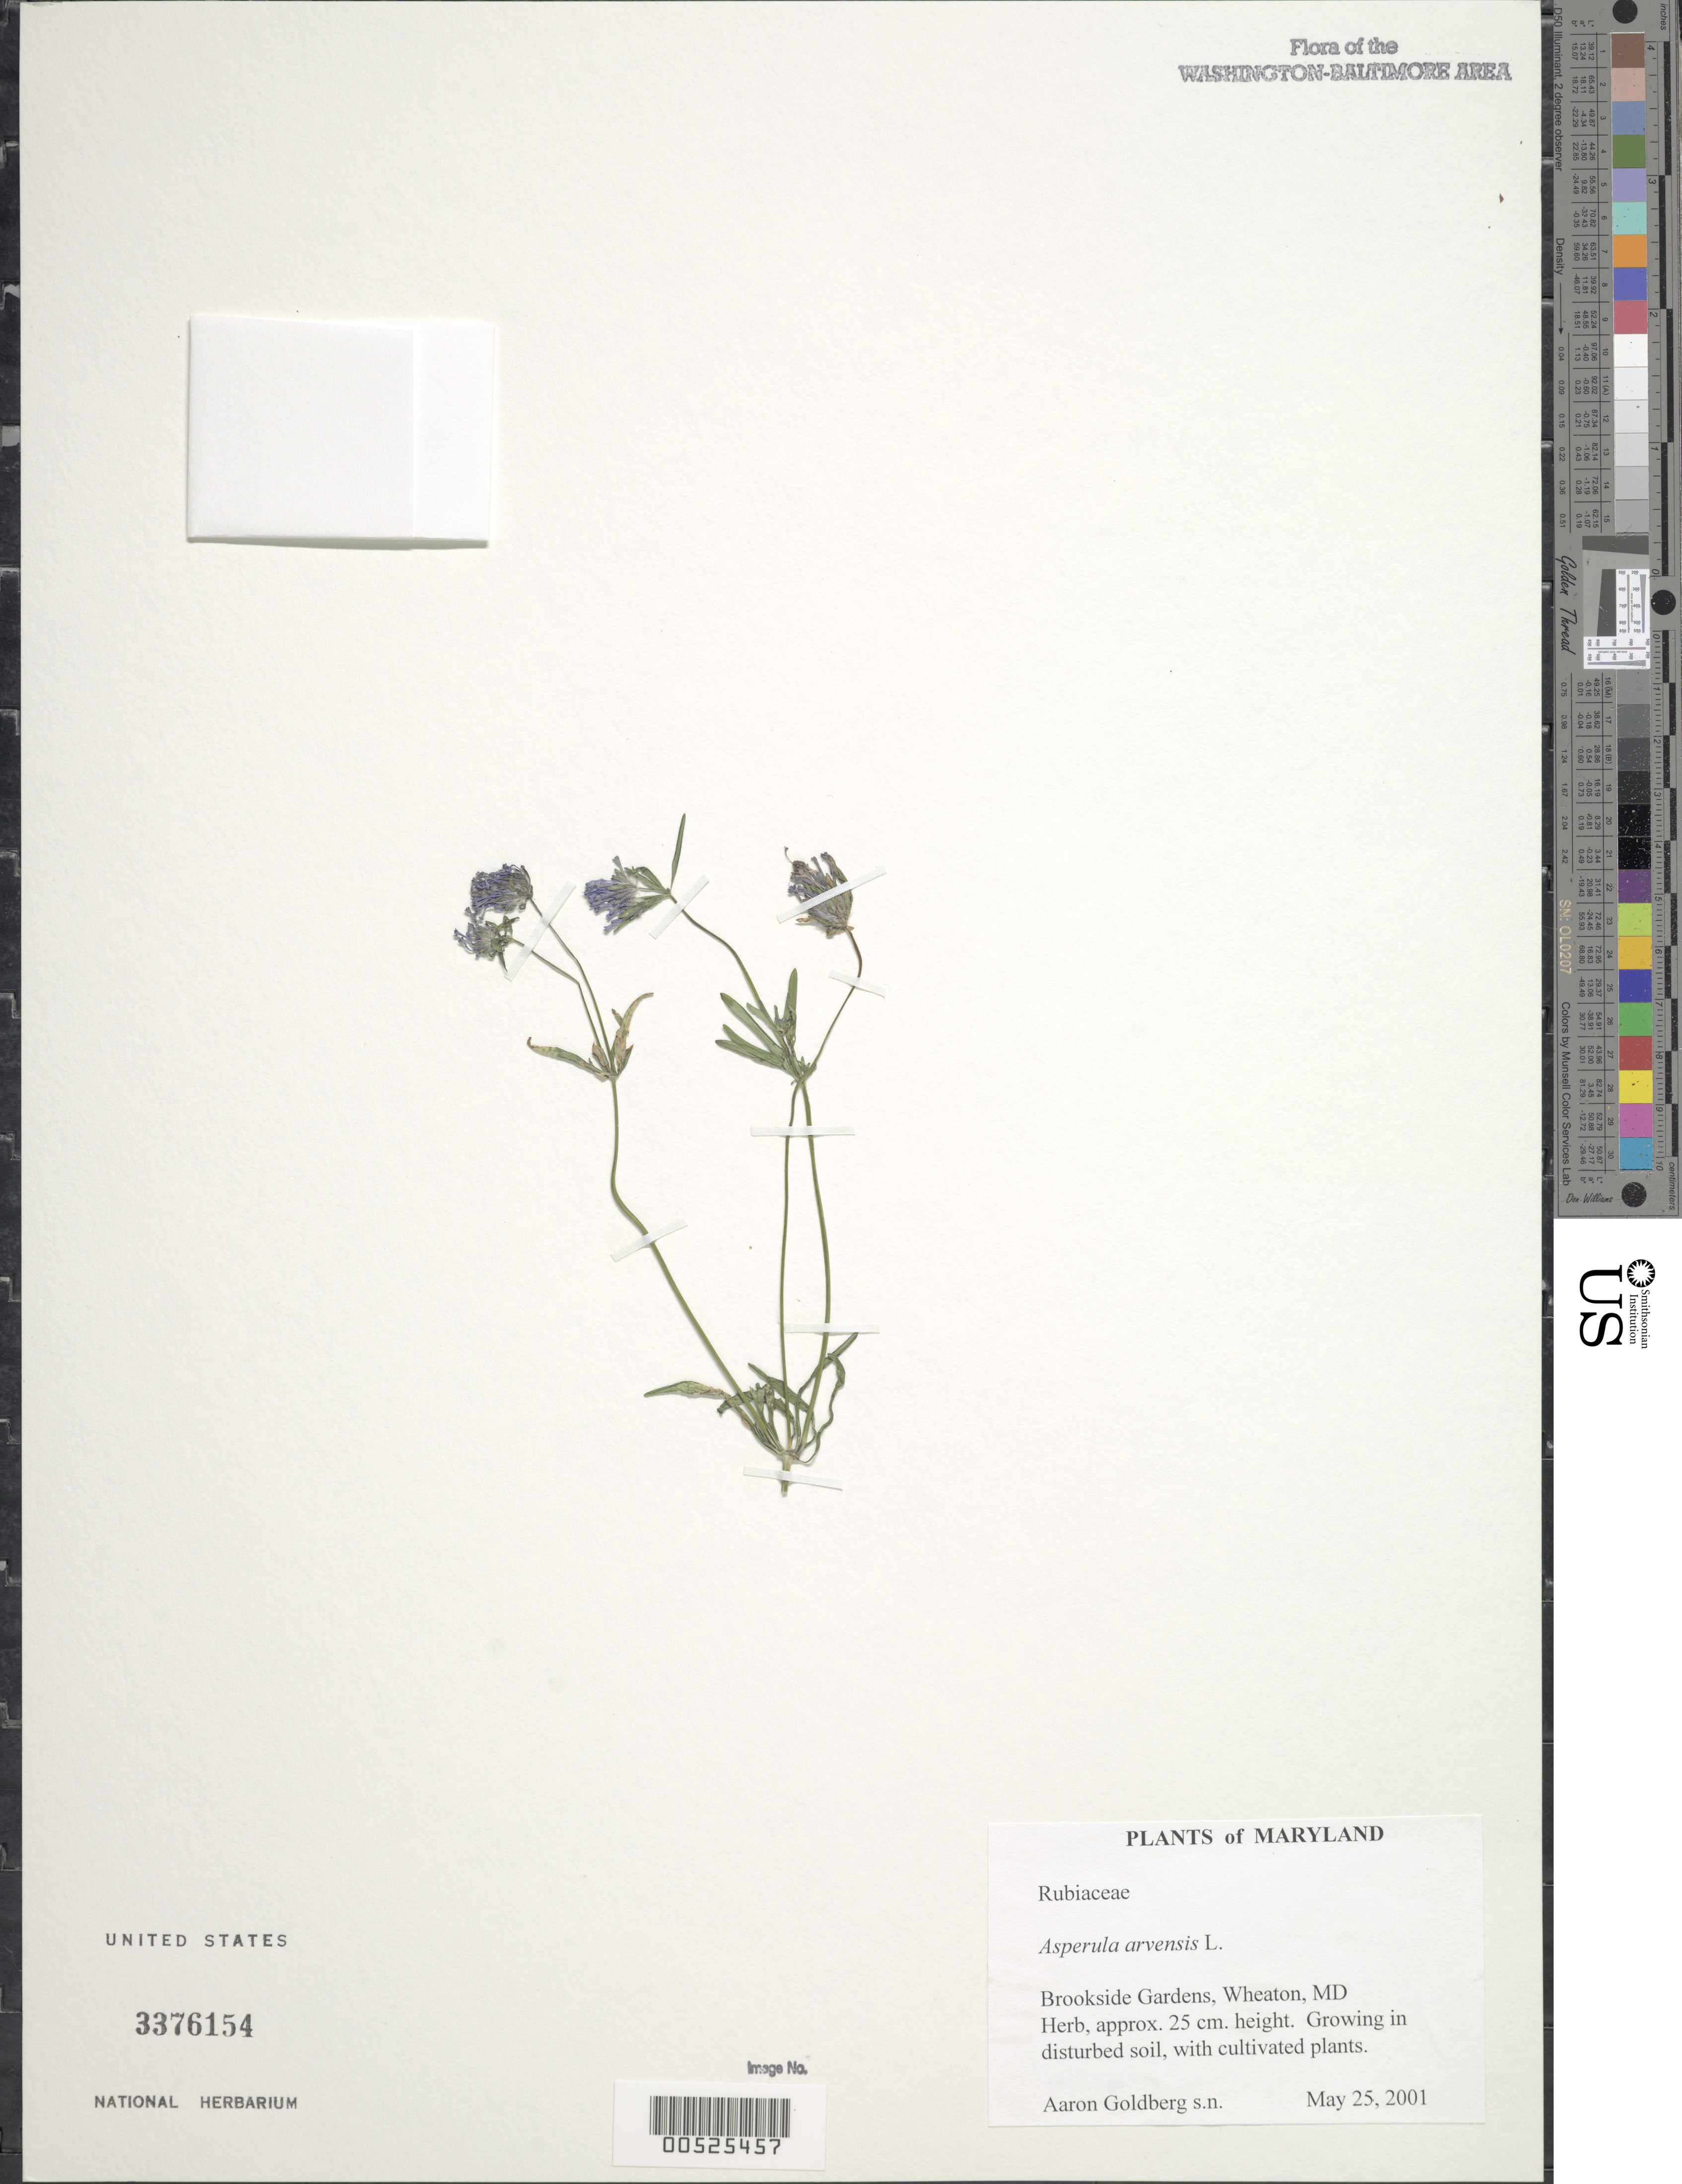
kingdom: Plantae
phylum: Tracheophyta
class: Magnoliopsida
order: Gentianales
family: Rubiaceae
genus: Asperula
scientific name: Asperula arvensis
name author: L.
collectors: A. Goldberg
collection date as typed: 25 May 2001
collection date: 2001-05-25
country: United States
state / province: Maryland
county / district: Montgomery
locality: Brookside Gardens, Wheaton.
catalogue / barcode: US 3376154